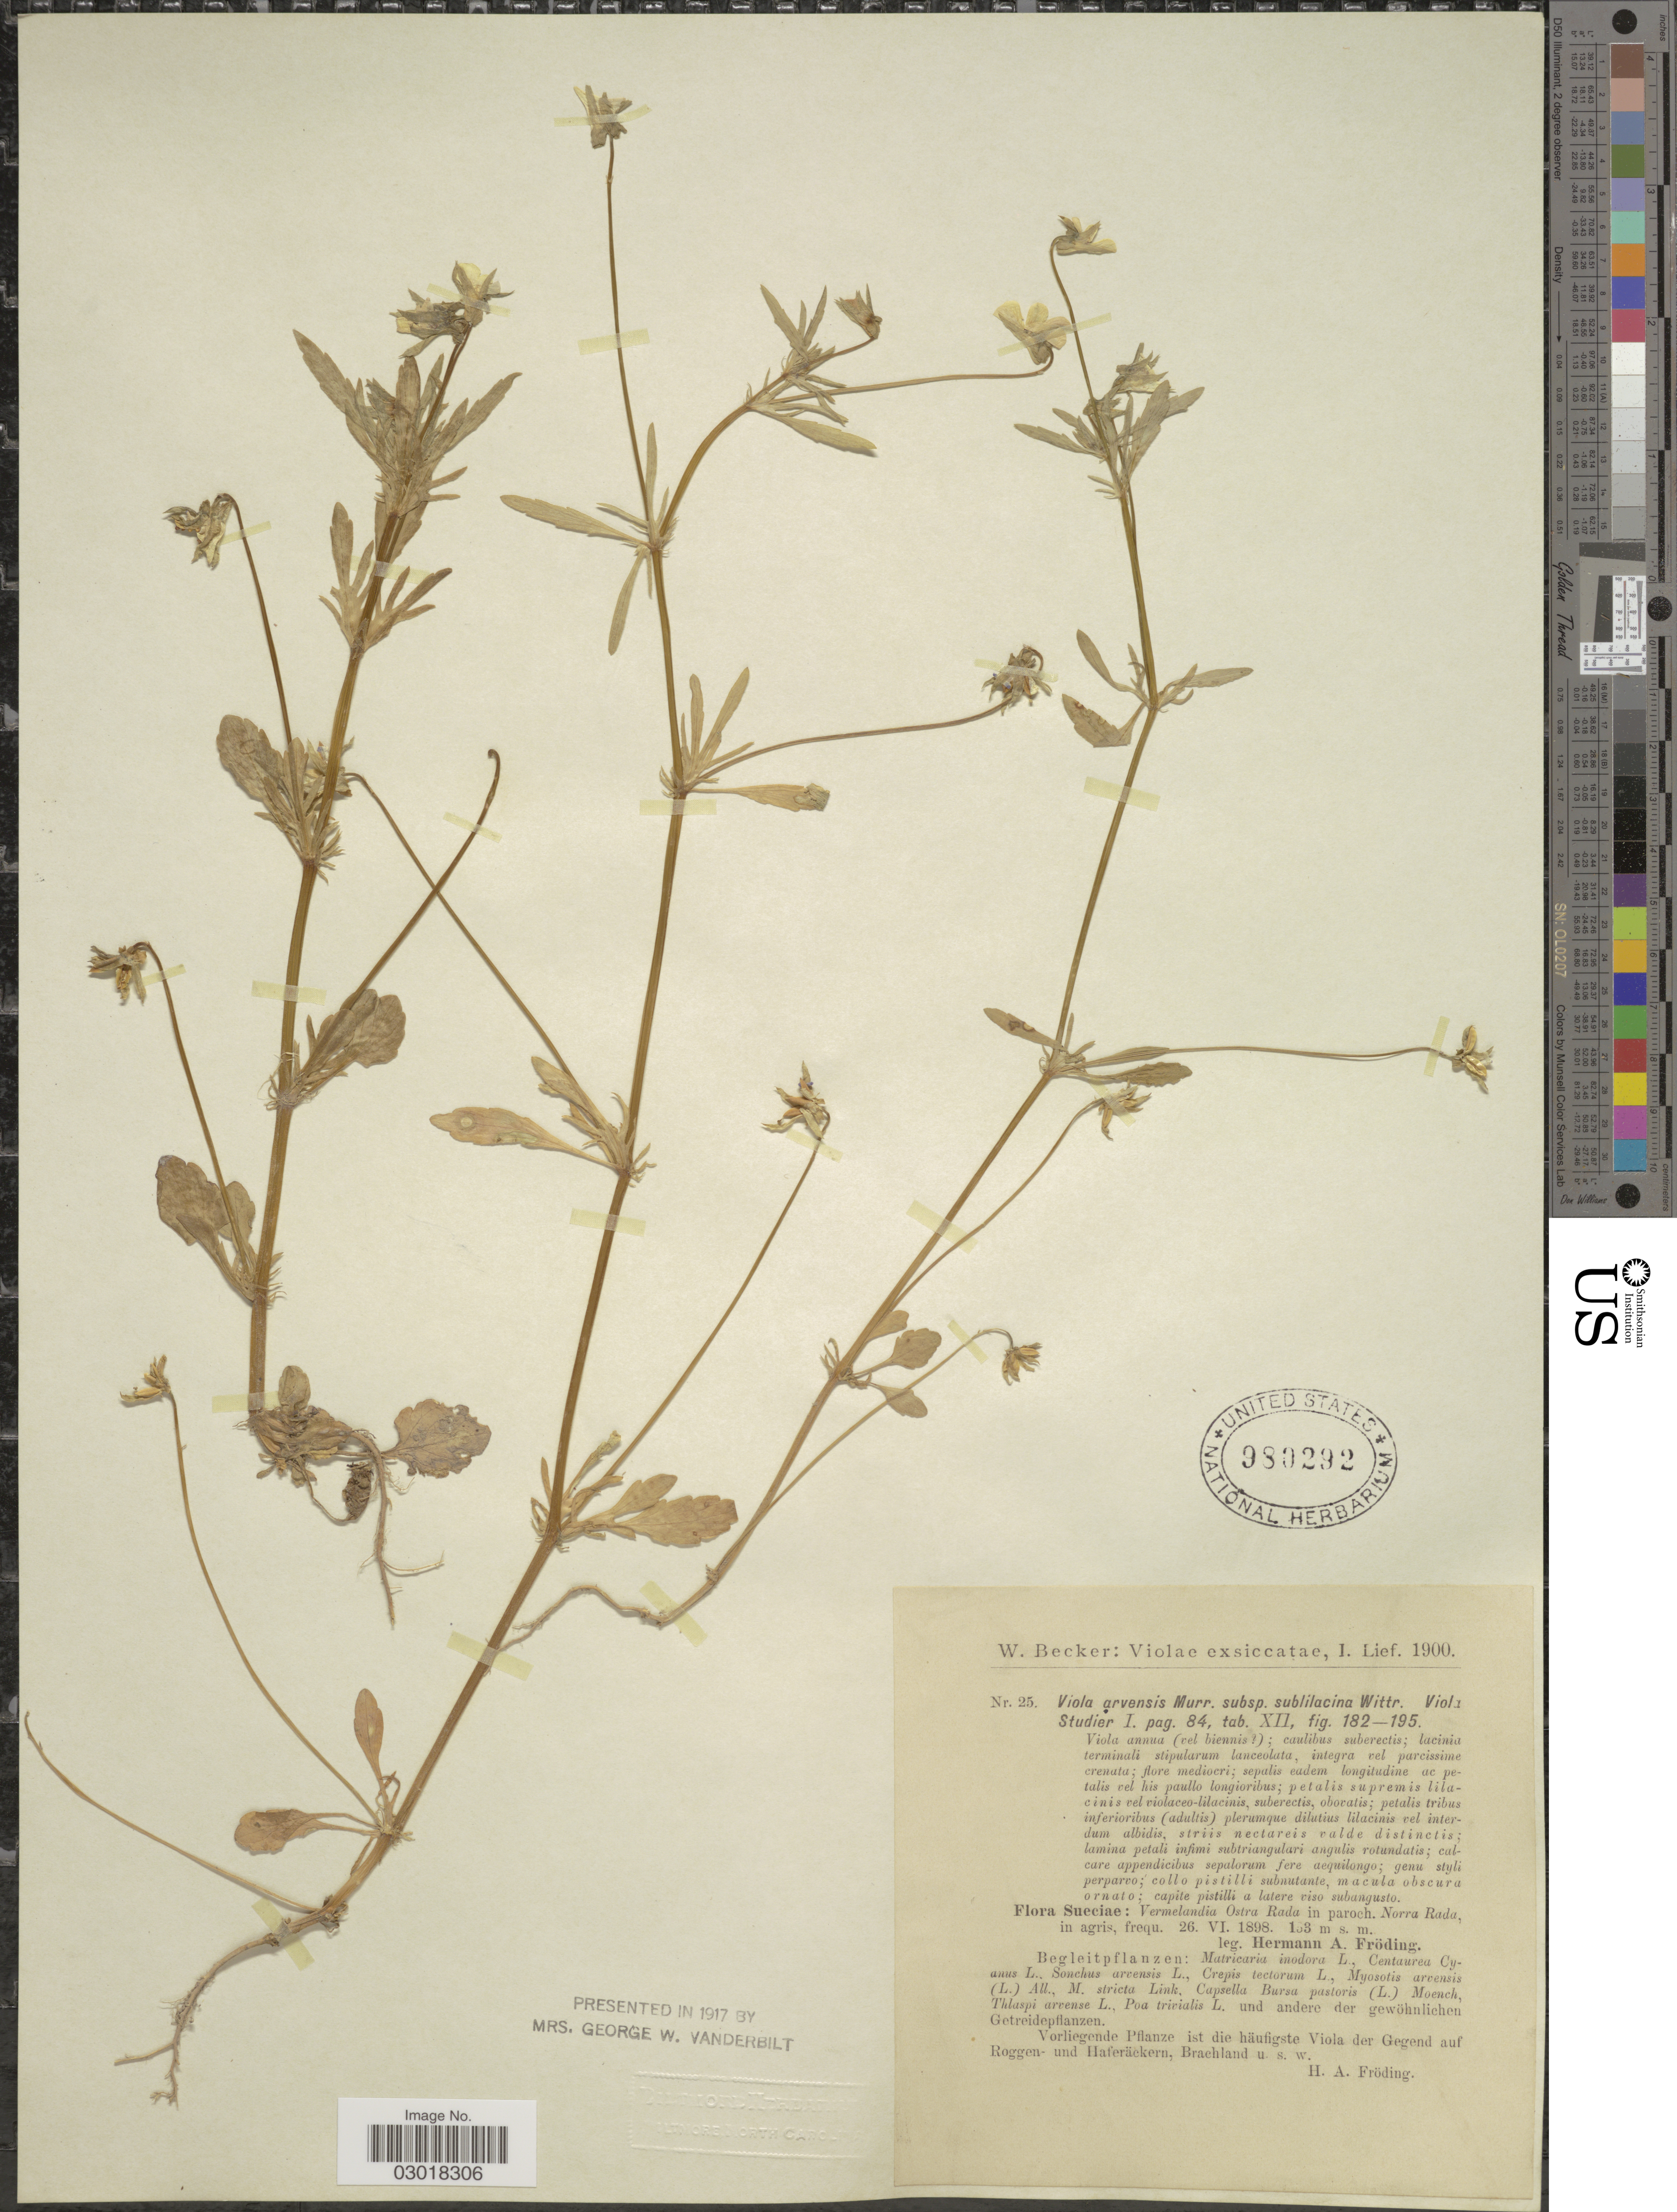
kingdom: Plantae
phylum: Tracheophyta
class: Magnoliopsida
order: Malpighiales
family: Violaceae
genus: Viola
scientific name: Viola arvensis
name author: Murray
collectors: H. Froding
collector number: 25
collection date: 1898-06-26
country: Sweden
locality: Vermelandia Ostra Rada in paroch. Norra Rada, in agris, frequ.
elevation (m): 153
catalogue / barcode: US 980292